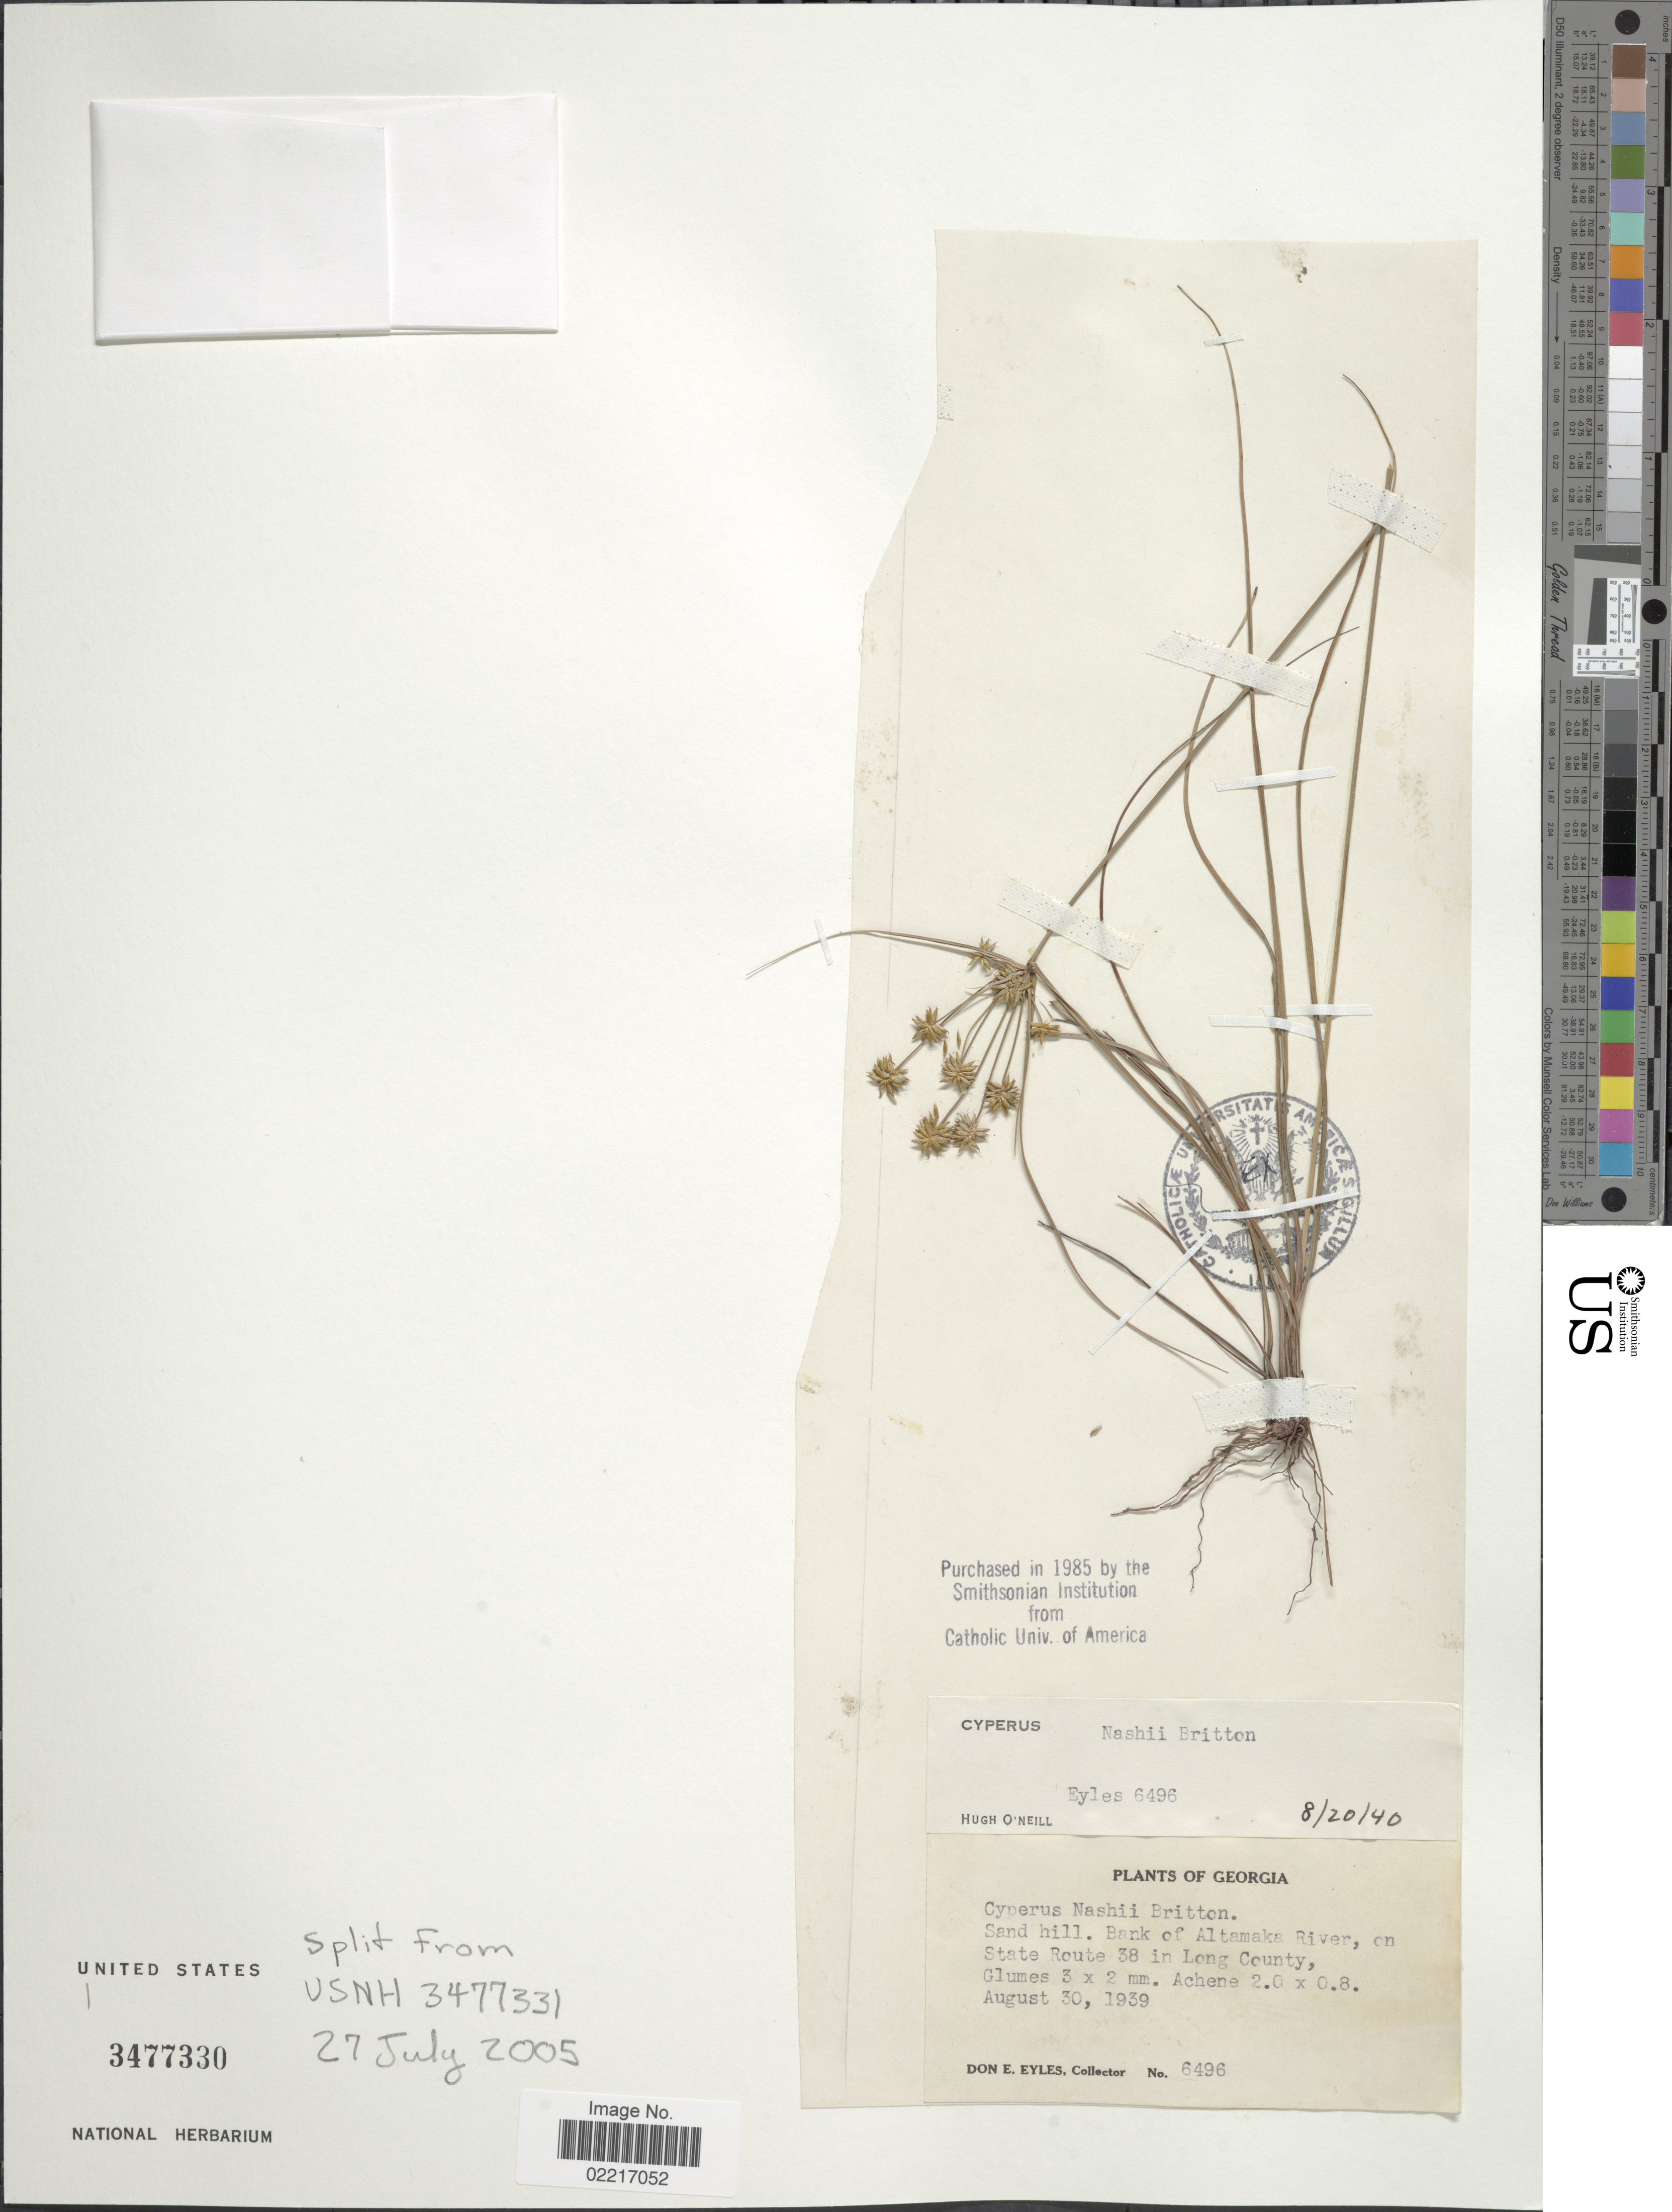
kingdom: Plantae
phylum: Tracheophyta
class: Liliopsida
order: Poales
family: Cyperaceae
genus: Cyperus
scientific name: Cyperus nashii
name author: Britton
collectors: D. Eyles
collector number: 6496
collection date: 1939-08-30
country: United States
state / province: Georgia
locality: Sand hill, bank of Altamaka River, on State Route 38 in Long County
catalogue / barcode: US 3477330